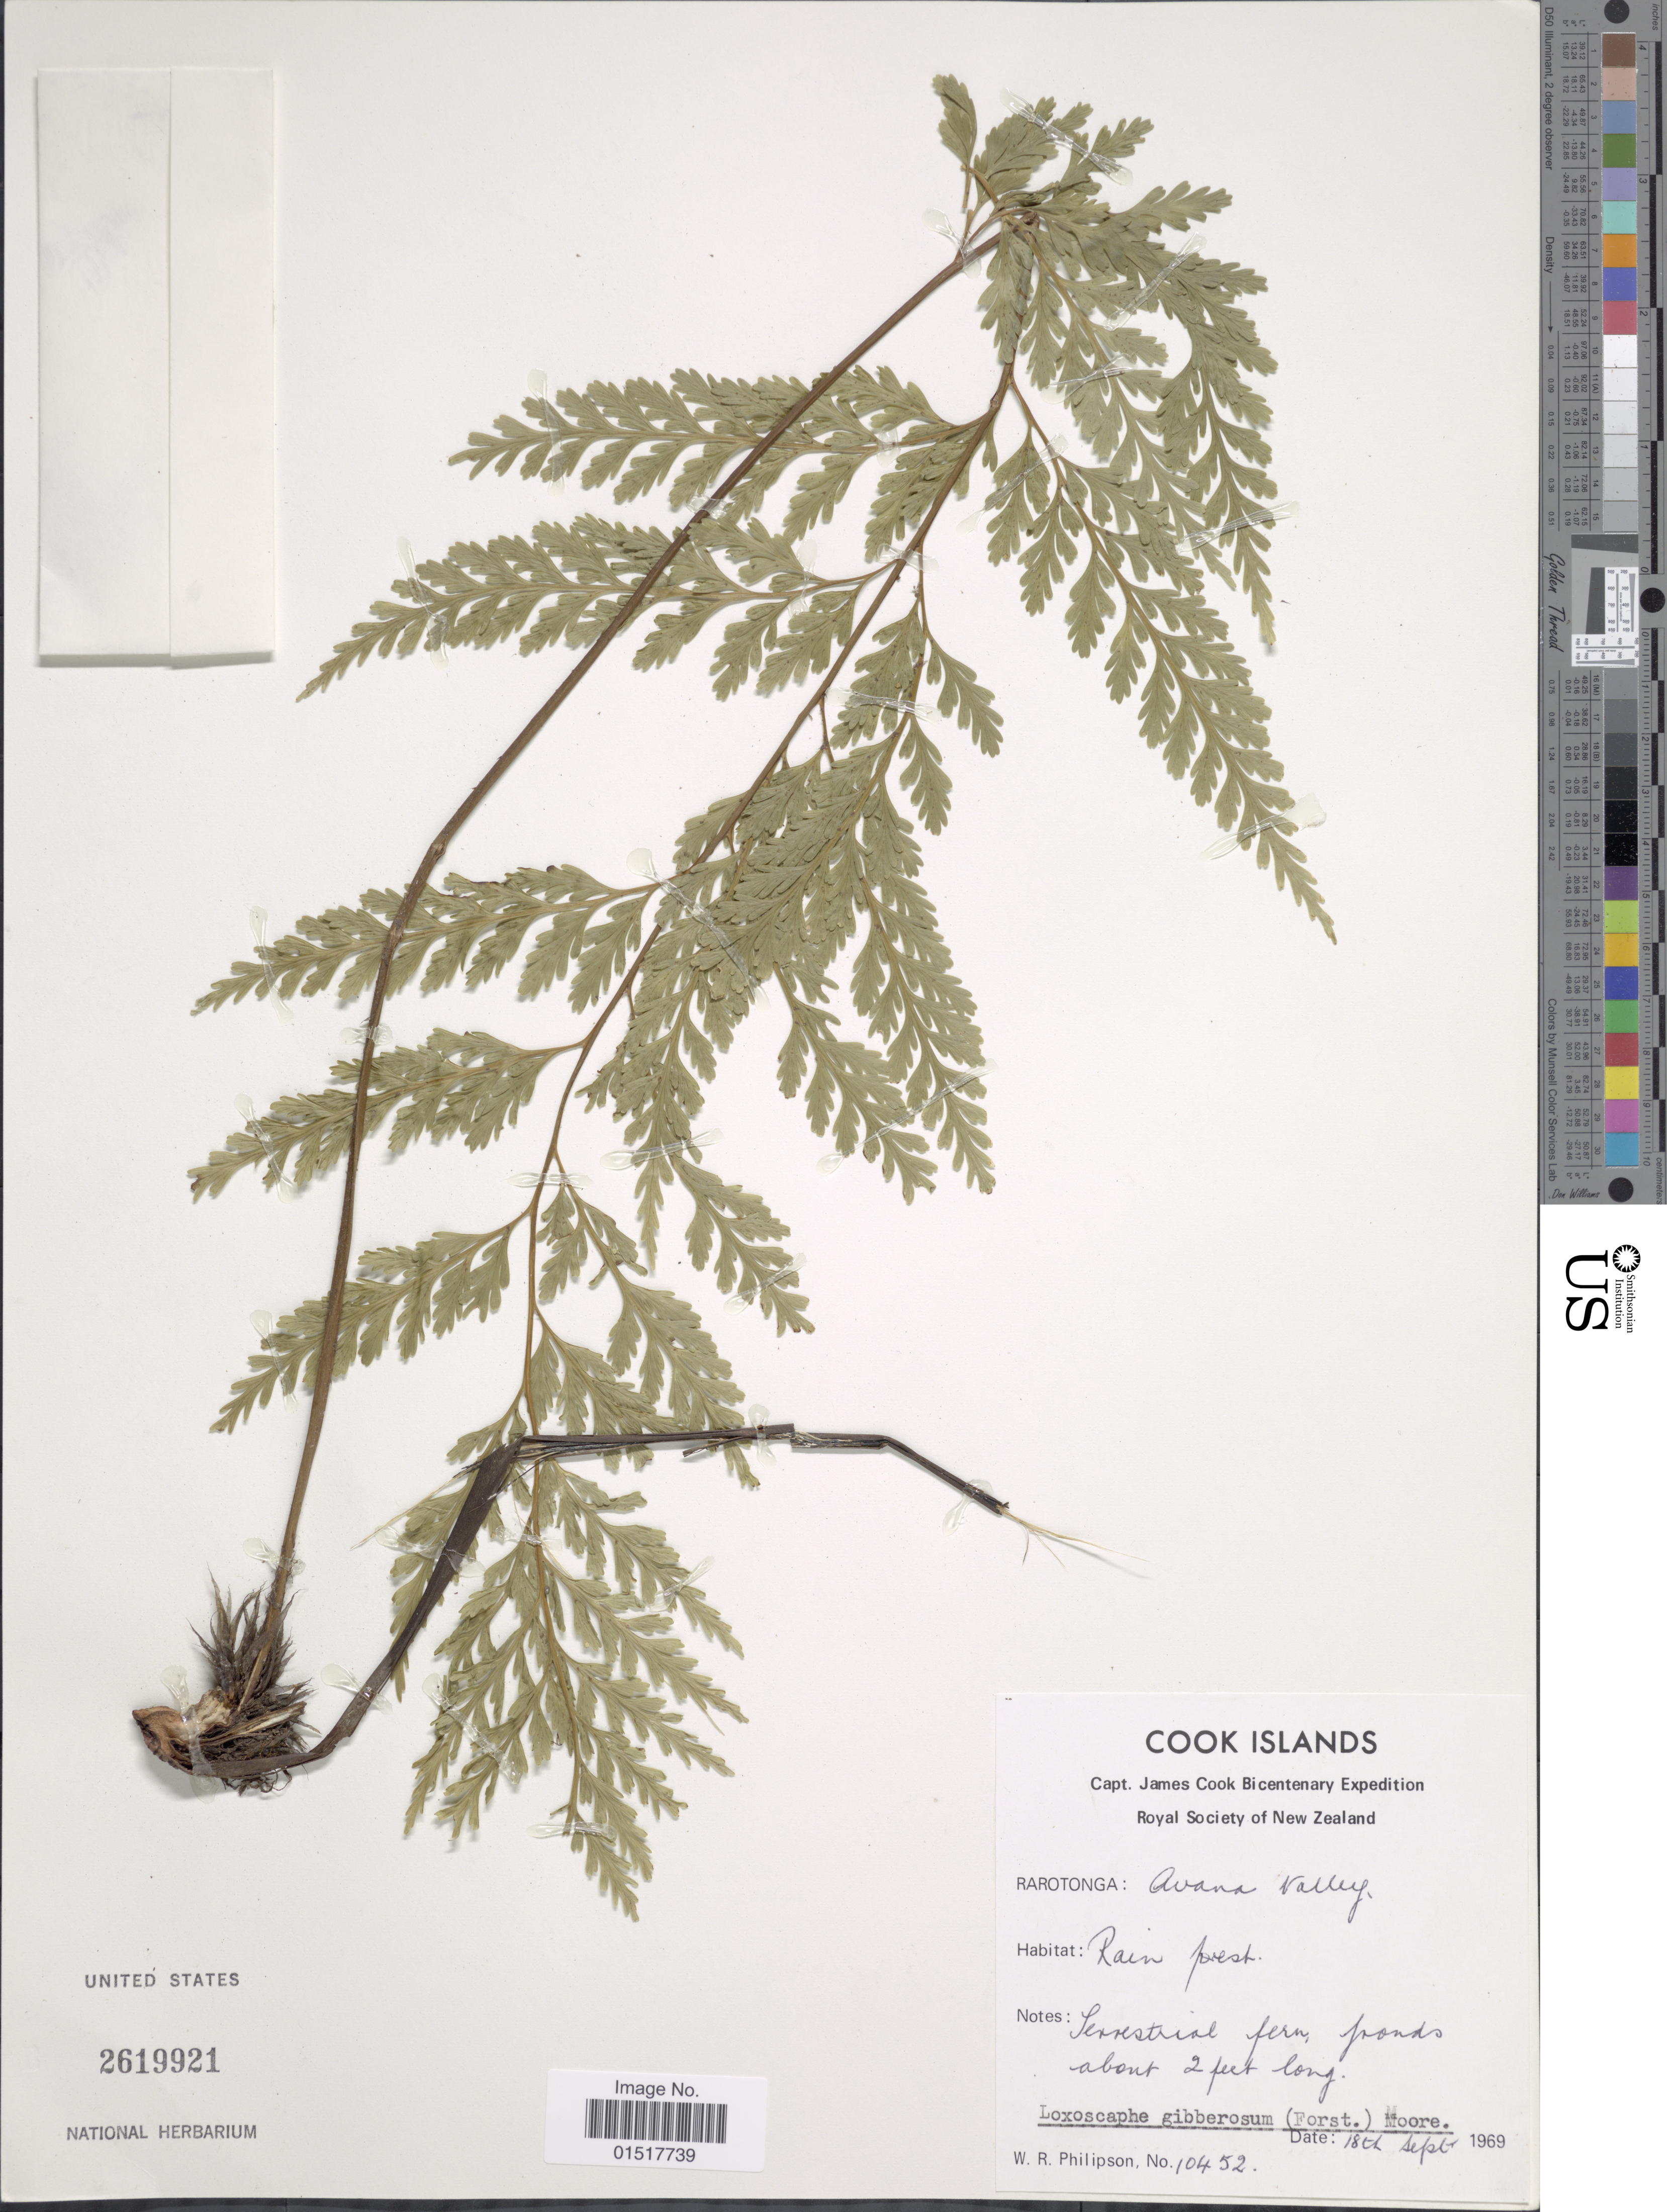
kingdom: Plantae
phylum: Tracheophyta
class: Polypodiopsida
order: Polypodiales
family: Aspleniaceae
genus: Asplenium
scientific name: Asplenium gibberosum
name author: (G. Forst.) Mett.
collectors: W. R. Philipson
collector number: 10452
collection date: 1969-09-18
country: Cook Islands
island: Rarotonga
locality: Rarotonga: Avana Valley.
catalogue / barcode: US 2619921